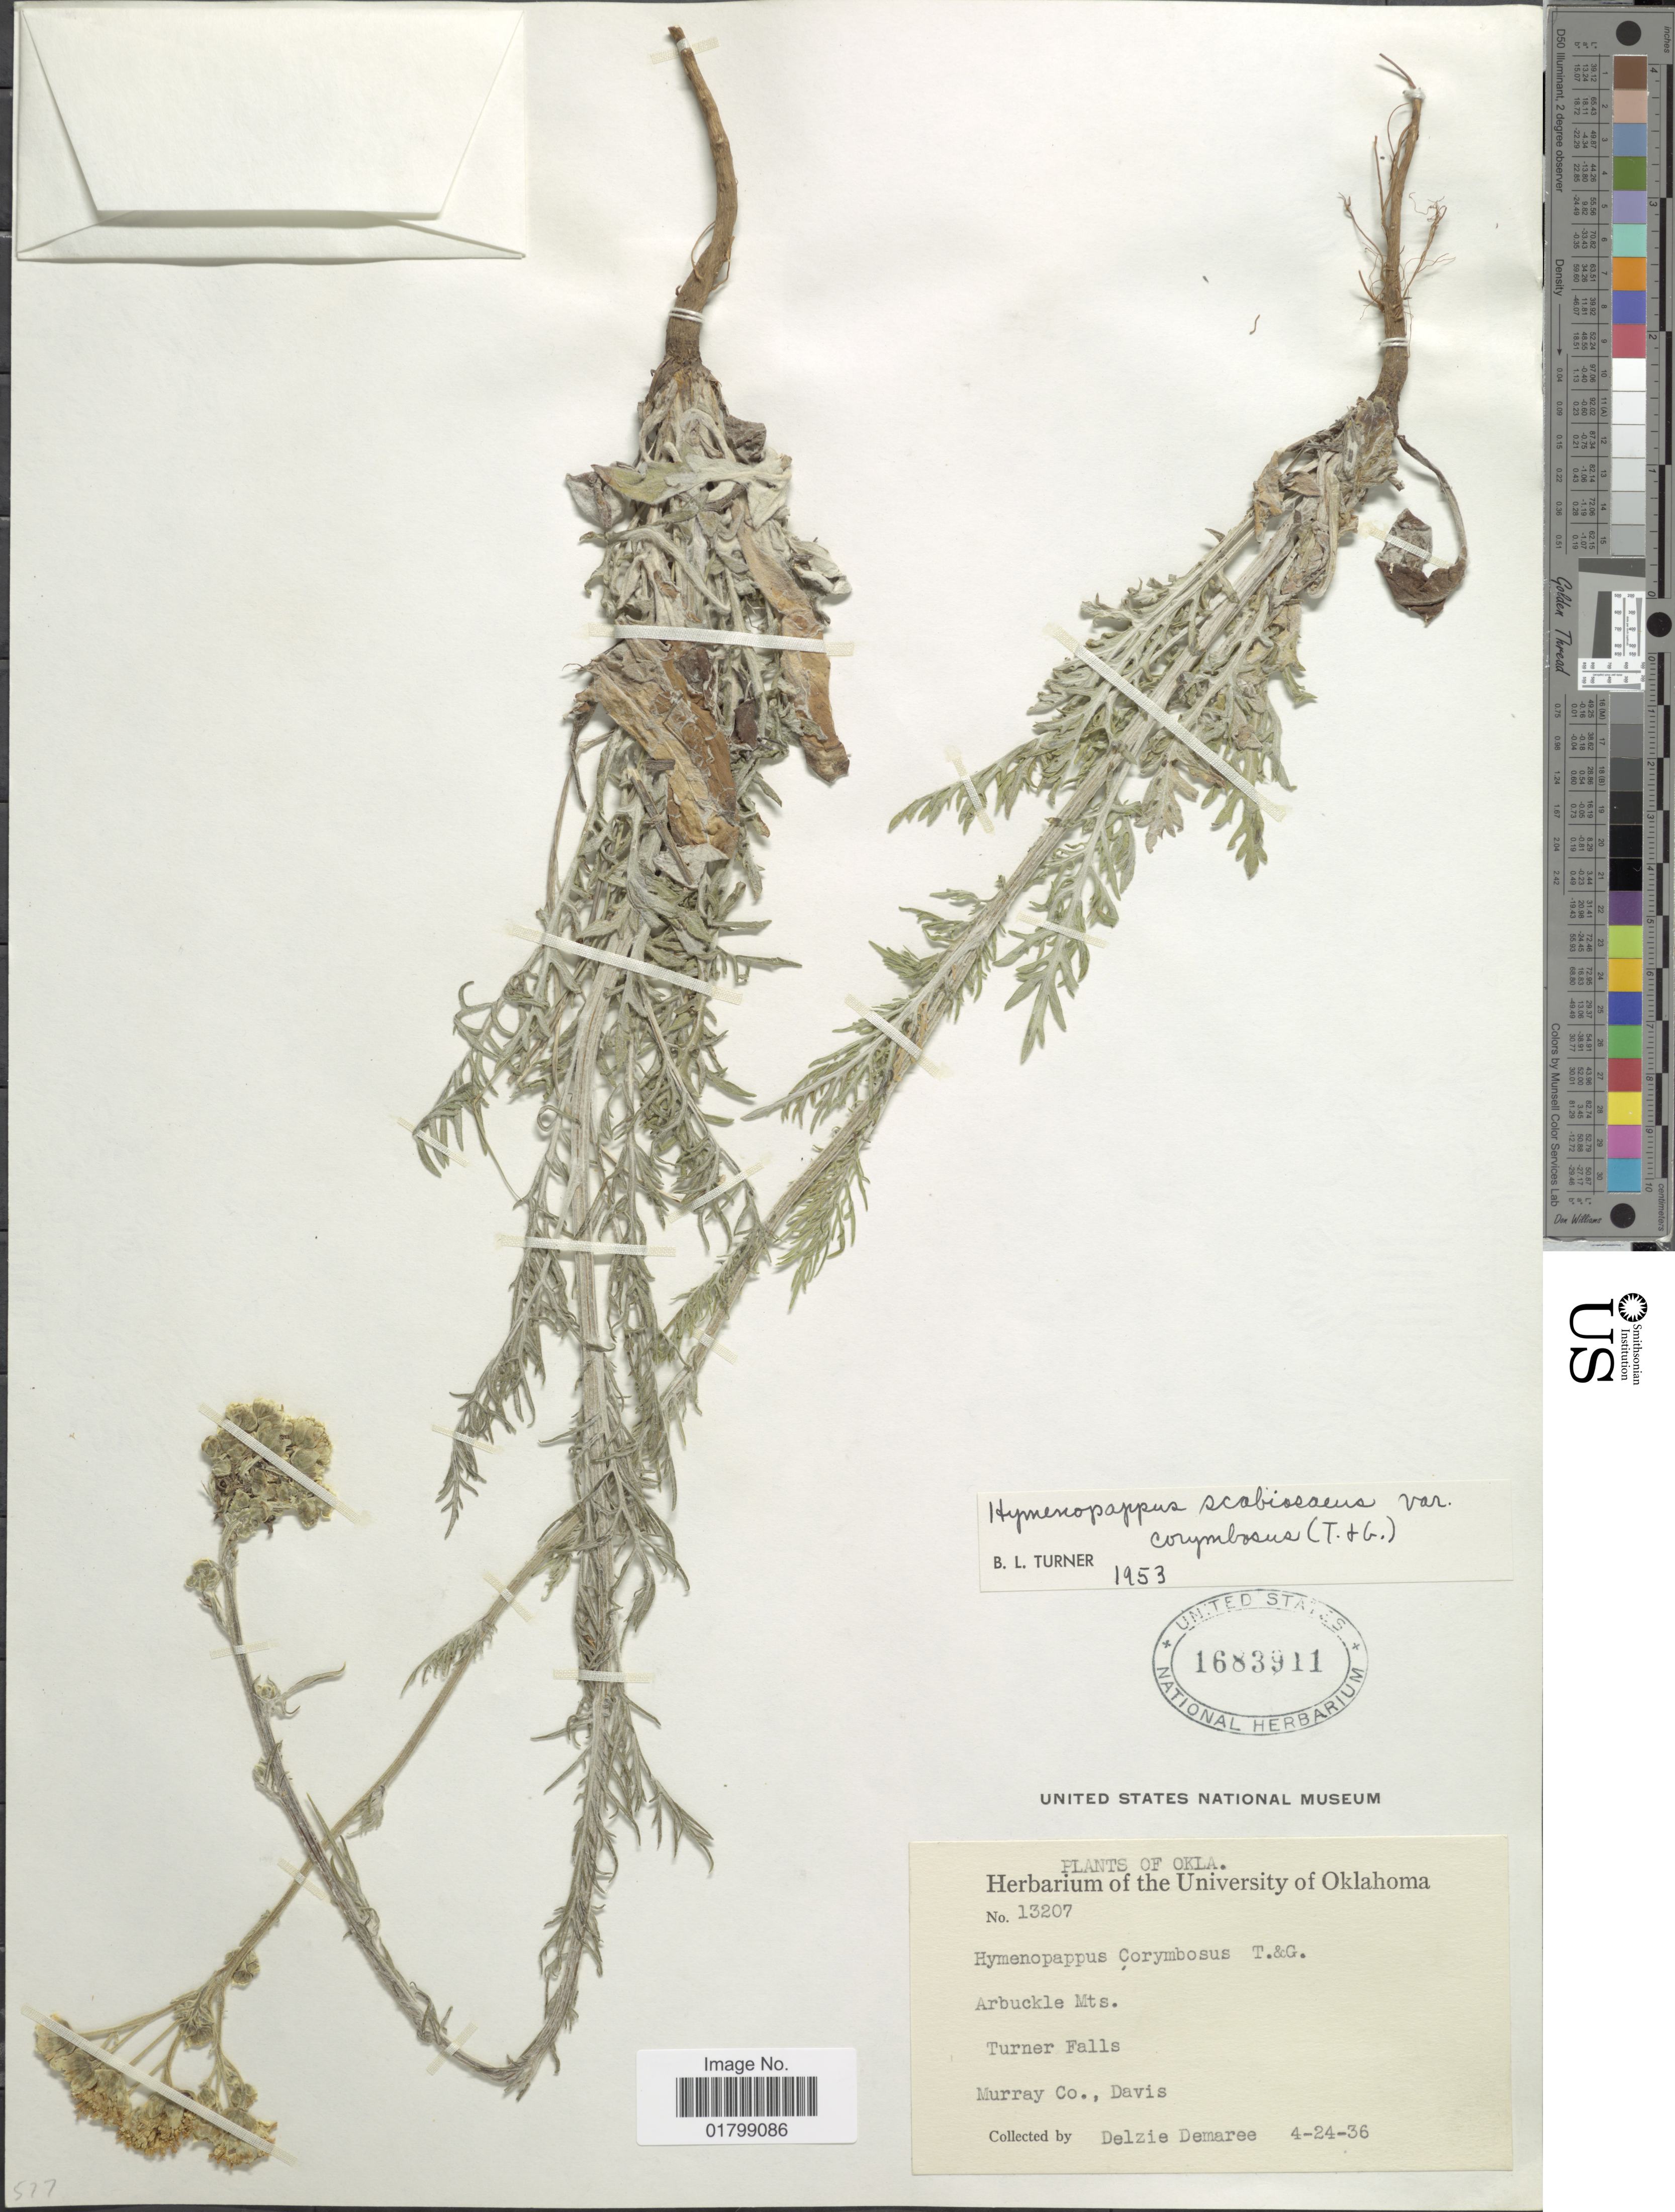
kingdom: Plantae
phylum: Tracheophyta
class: Magnoliopsida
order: Asterales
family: Asteraceae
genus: Hymenopappus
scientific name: Hymenopappus scabiosaeus var. corymbosus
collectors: D. Demaree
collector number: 13207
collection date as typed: Transcribed d/m/y: 24/4/36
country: United States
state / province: Oklahoma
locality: Arbuckle Mts., Turner Falls, Murray Co., Davis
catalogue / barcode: US 1683911